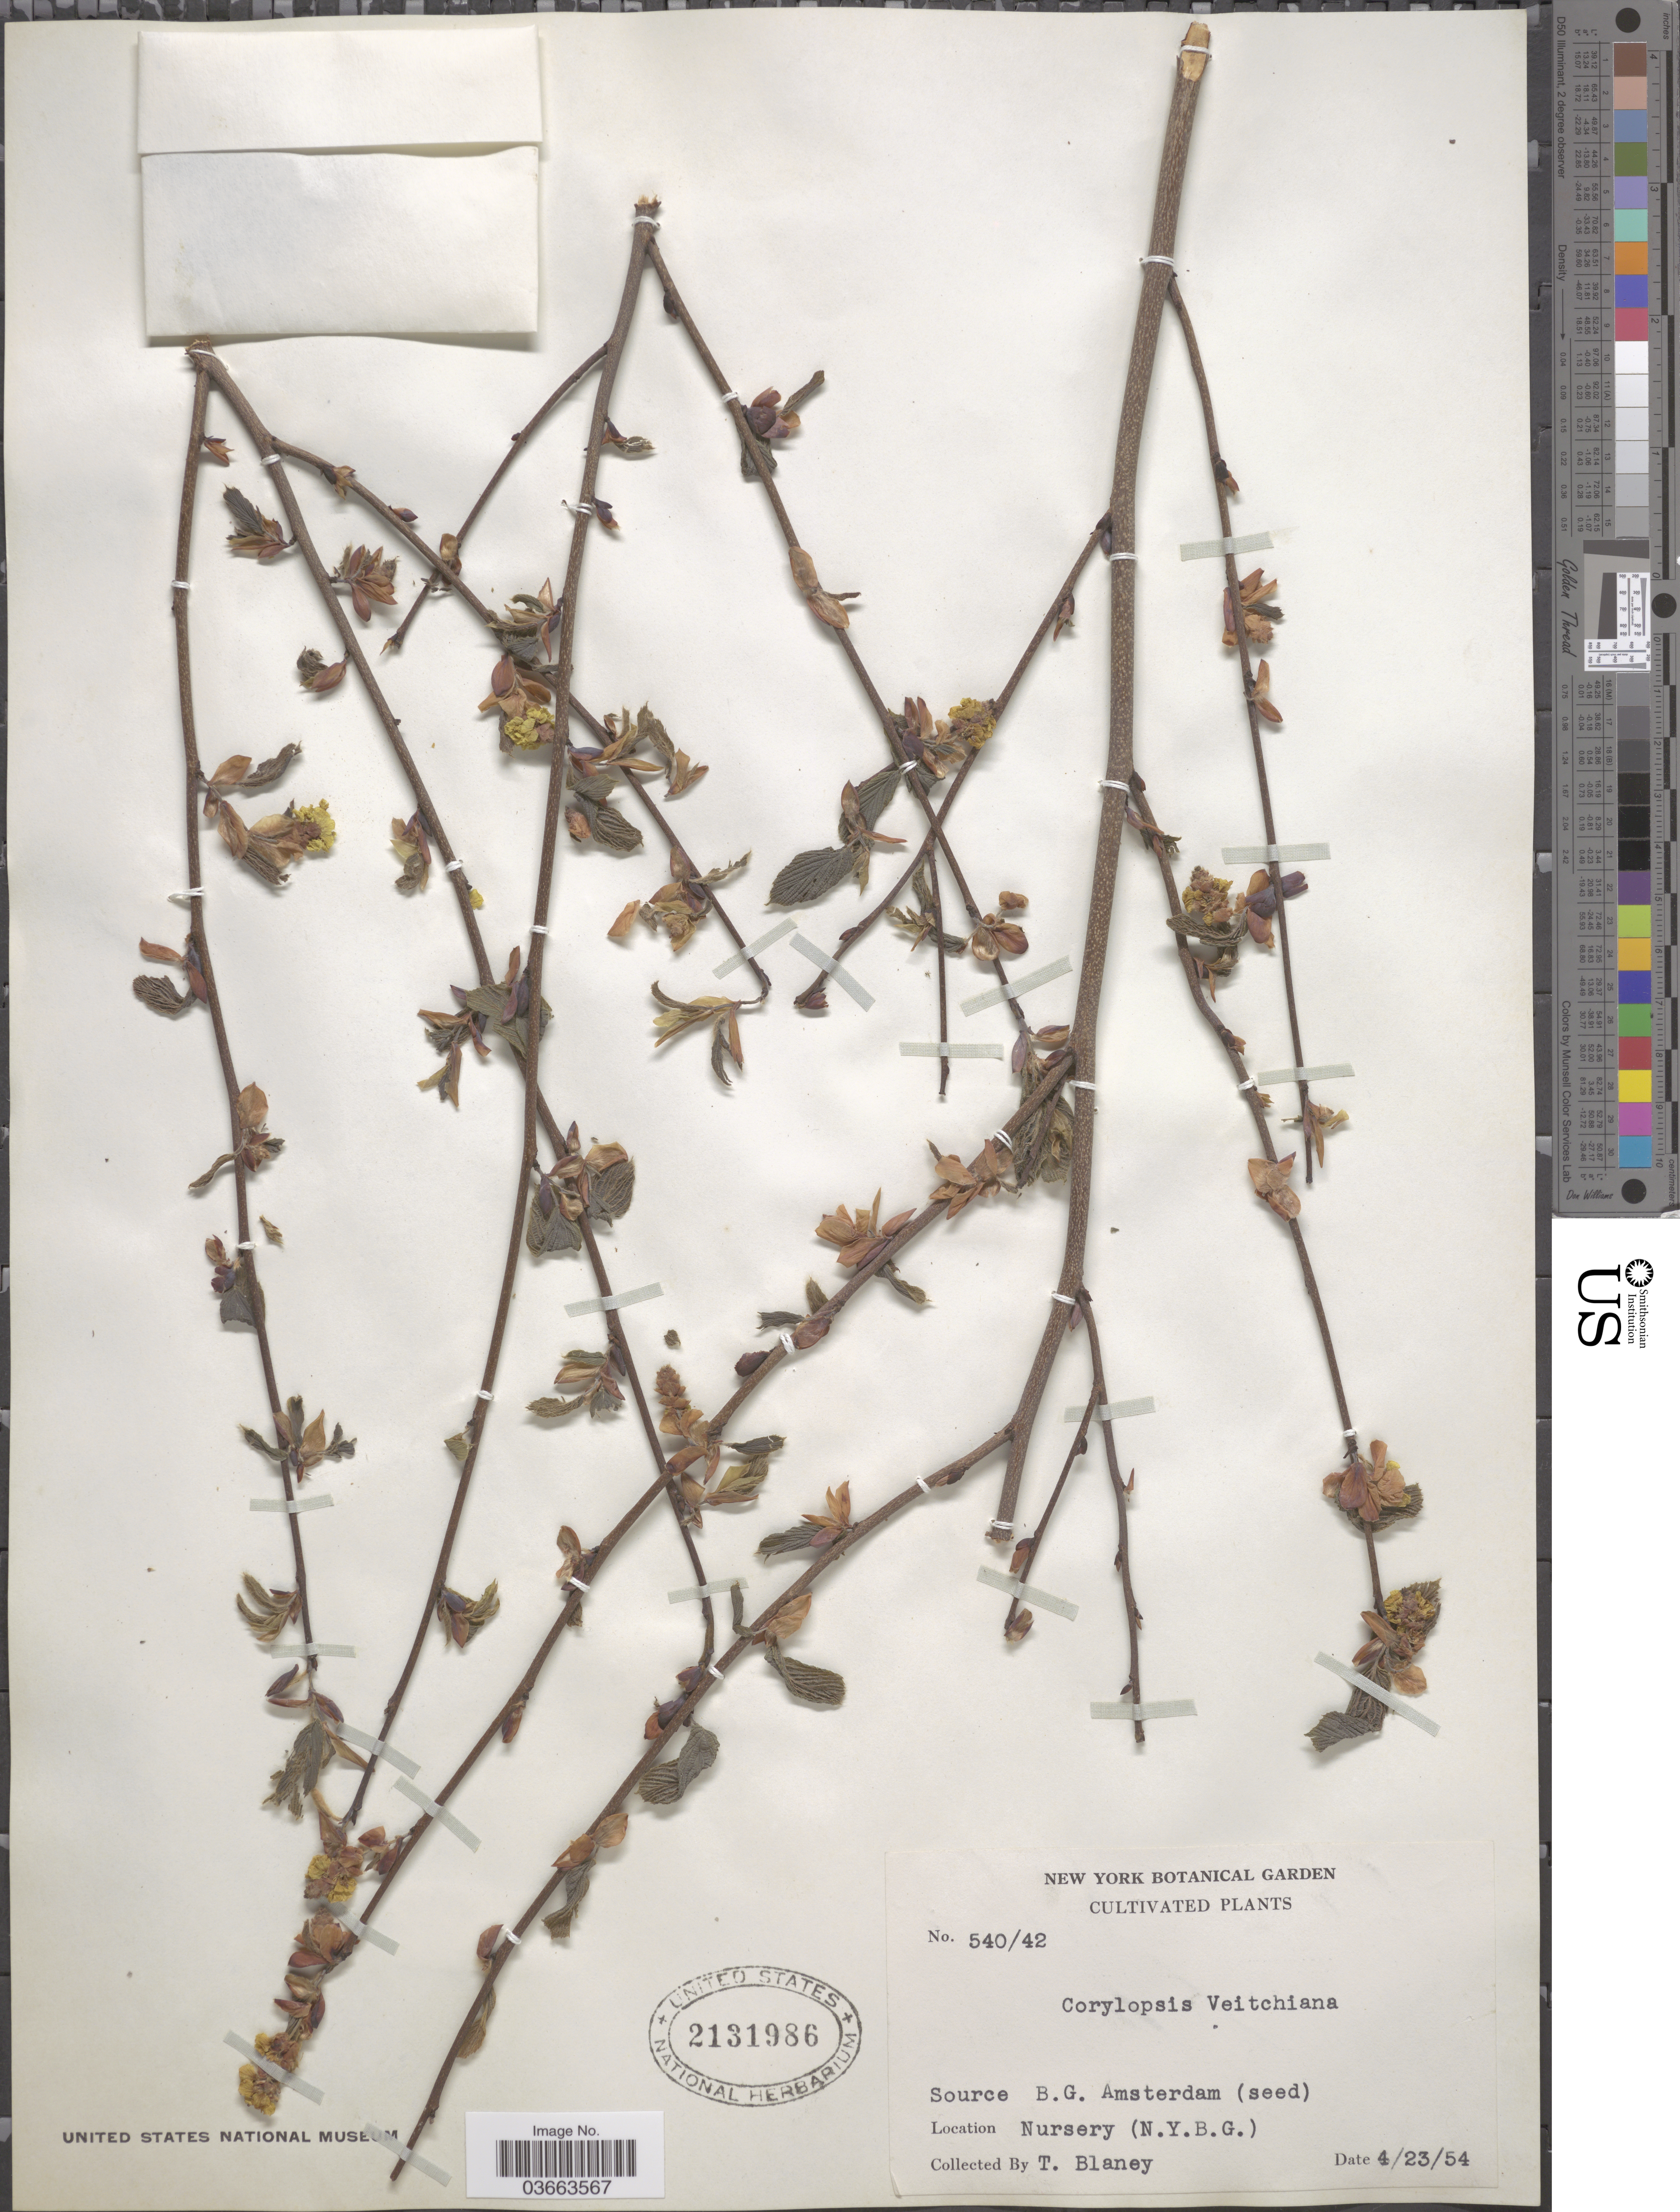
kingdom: Plantae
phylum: Tracheophyta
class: Magnoliopsida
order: Saxifragales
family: Hamamelidaceae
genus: Corylopsis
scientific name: Corylopsis veitchiana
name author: Bean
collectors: T. Blaney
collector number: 540/42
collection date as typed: Transcribed d/m/y: 23/4/54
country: United States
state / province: New York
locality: Nursery (N.Y.B.G.).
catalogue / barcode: US 2131989